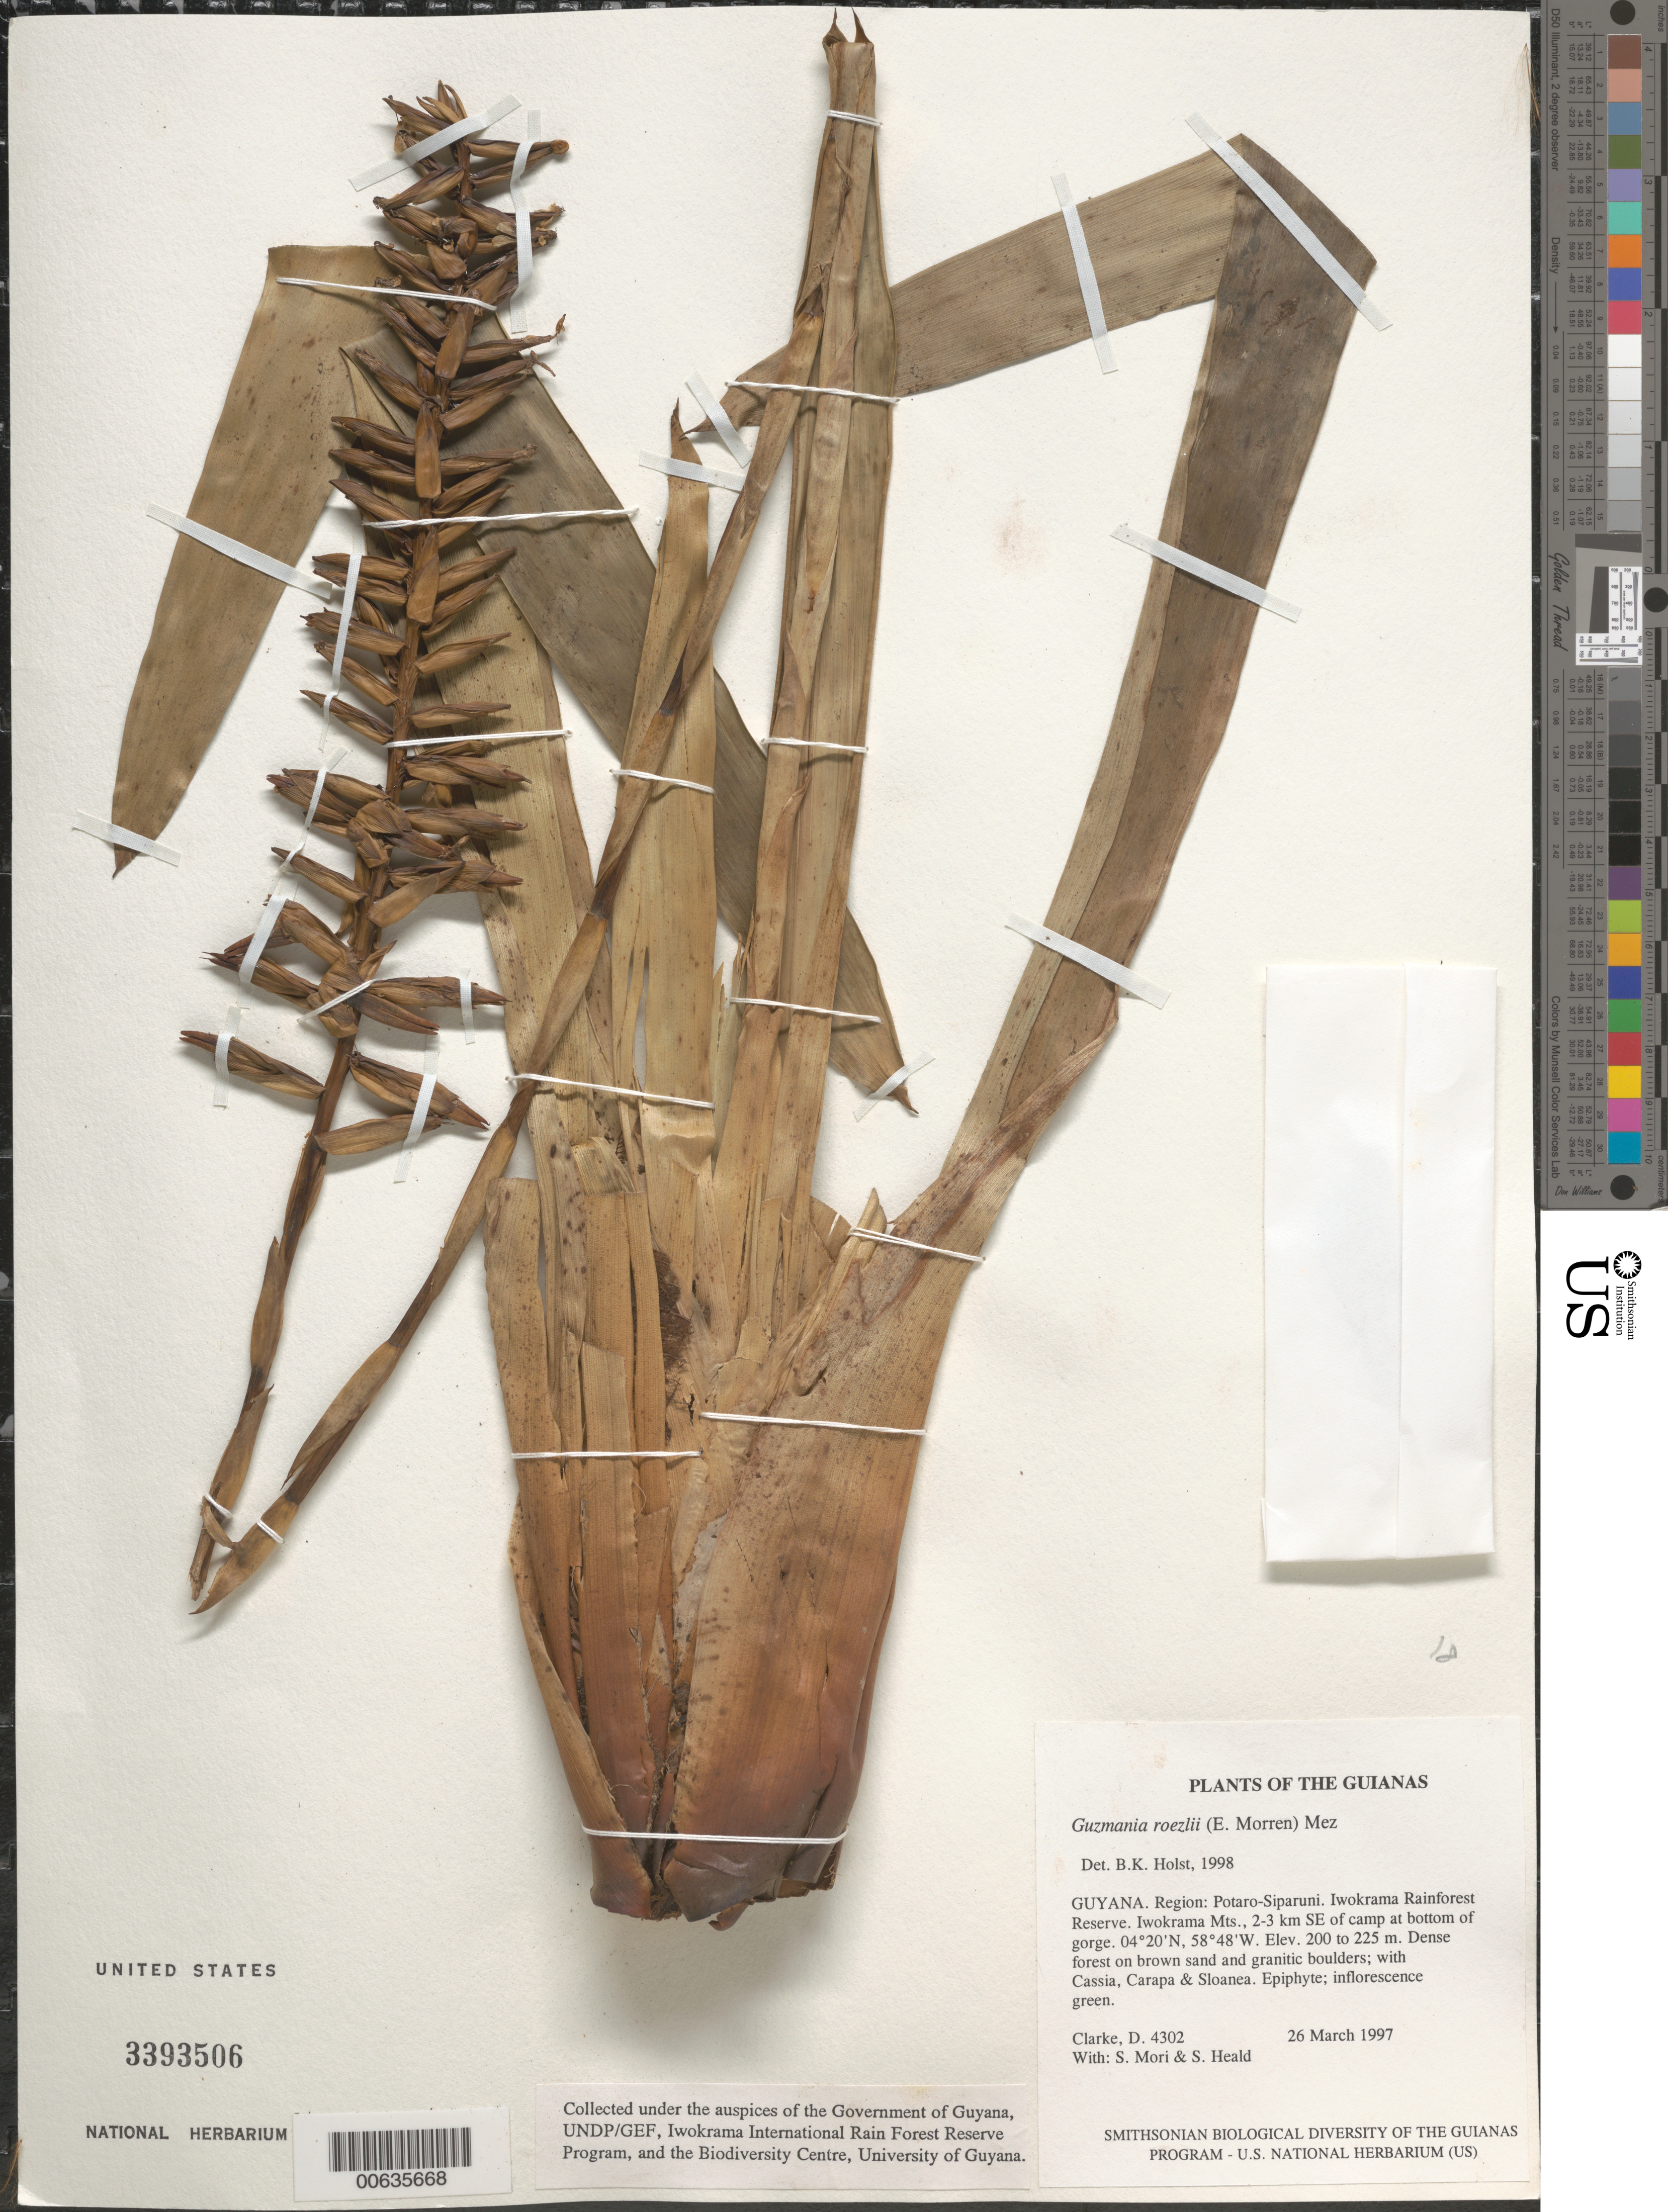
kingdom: Plantae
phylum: Tracheophyta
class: Liliopsida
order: Poales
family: Bromeliaceae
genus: Guzmania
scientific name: Guzmania roezlii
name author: (É. Morren) Mez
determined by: Holst, Bruce K.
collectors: H. D. Clarke, S. Mori & S. Heald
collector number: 4302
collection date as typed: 26 March 1997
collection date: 1997-03-26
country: Guyana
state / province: Potaro-Siparuni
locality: Iwokrama Rainforest Reserve. Iwokrama Mts., 2-3 km SE of camp at bottom of gorge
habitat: Dense forest on brown sand and granitic boulders; with Cassia, Carapa & Sloanea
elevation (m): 200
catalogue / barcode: US 3393506